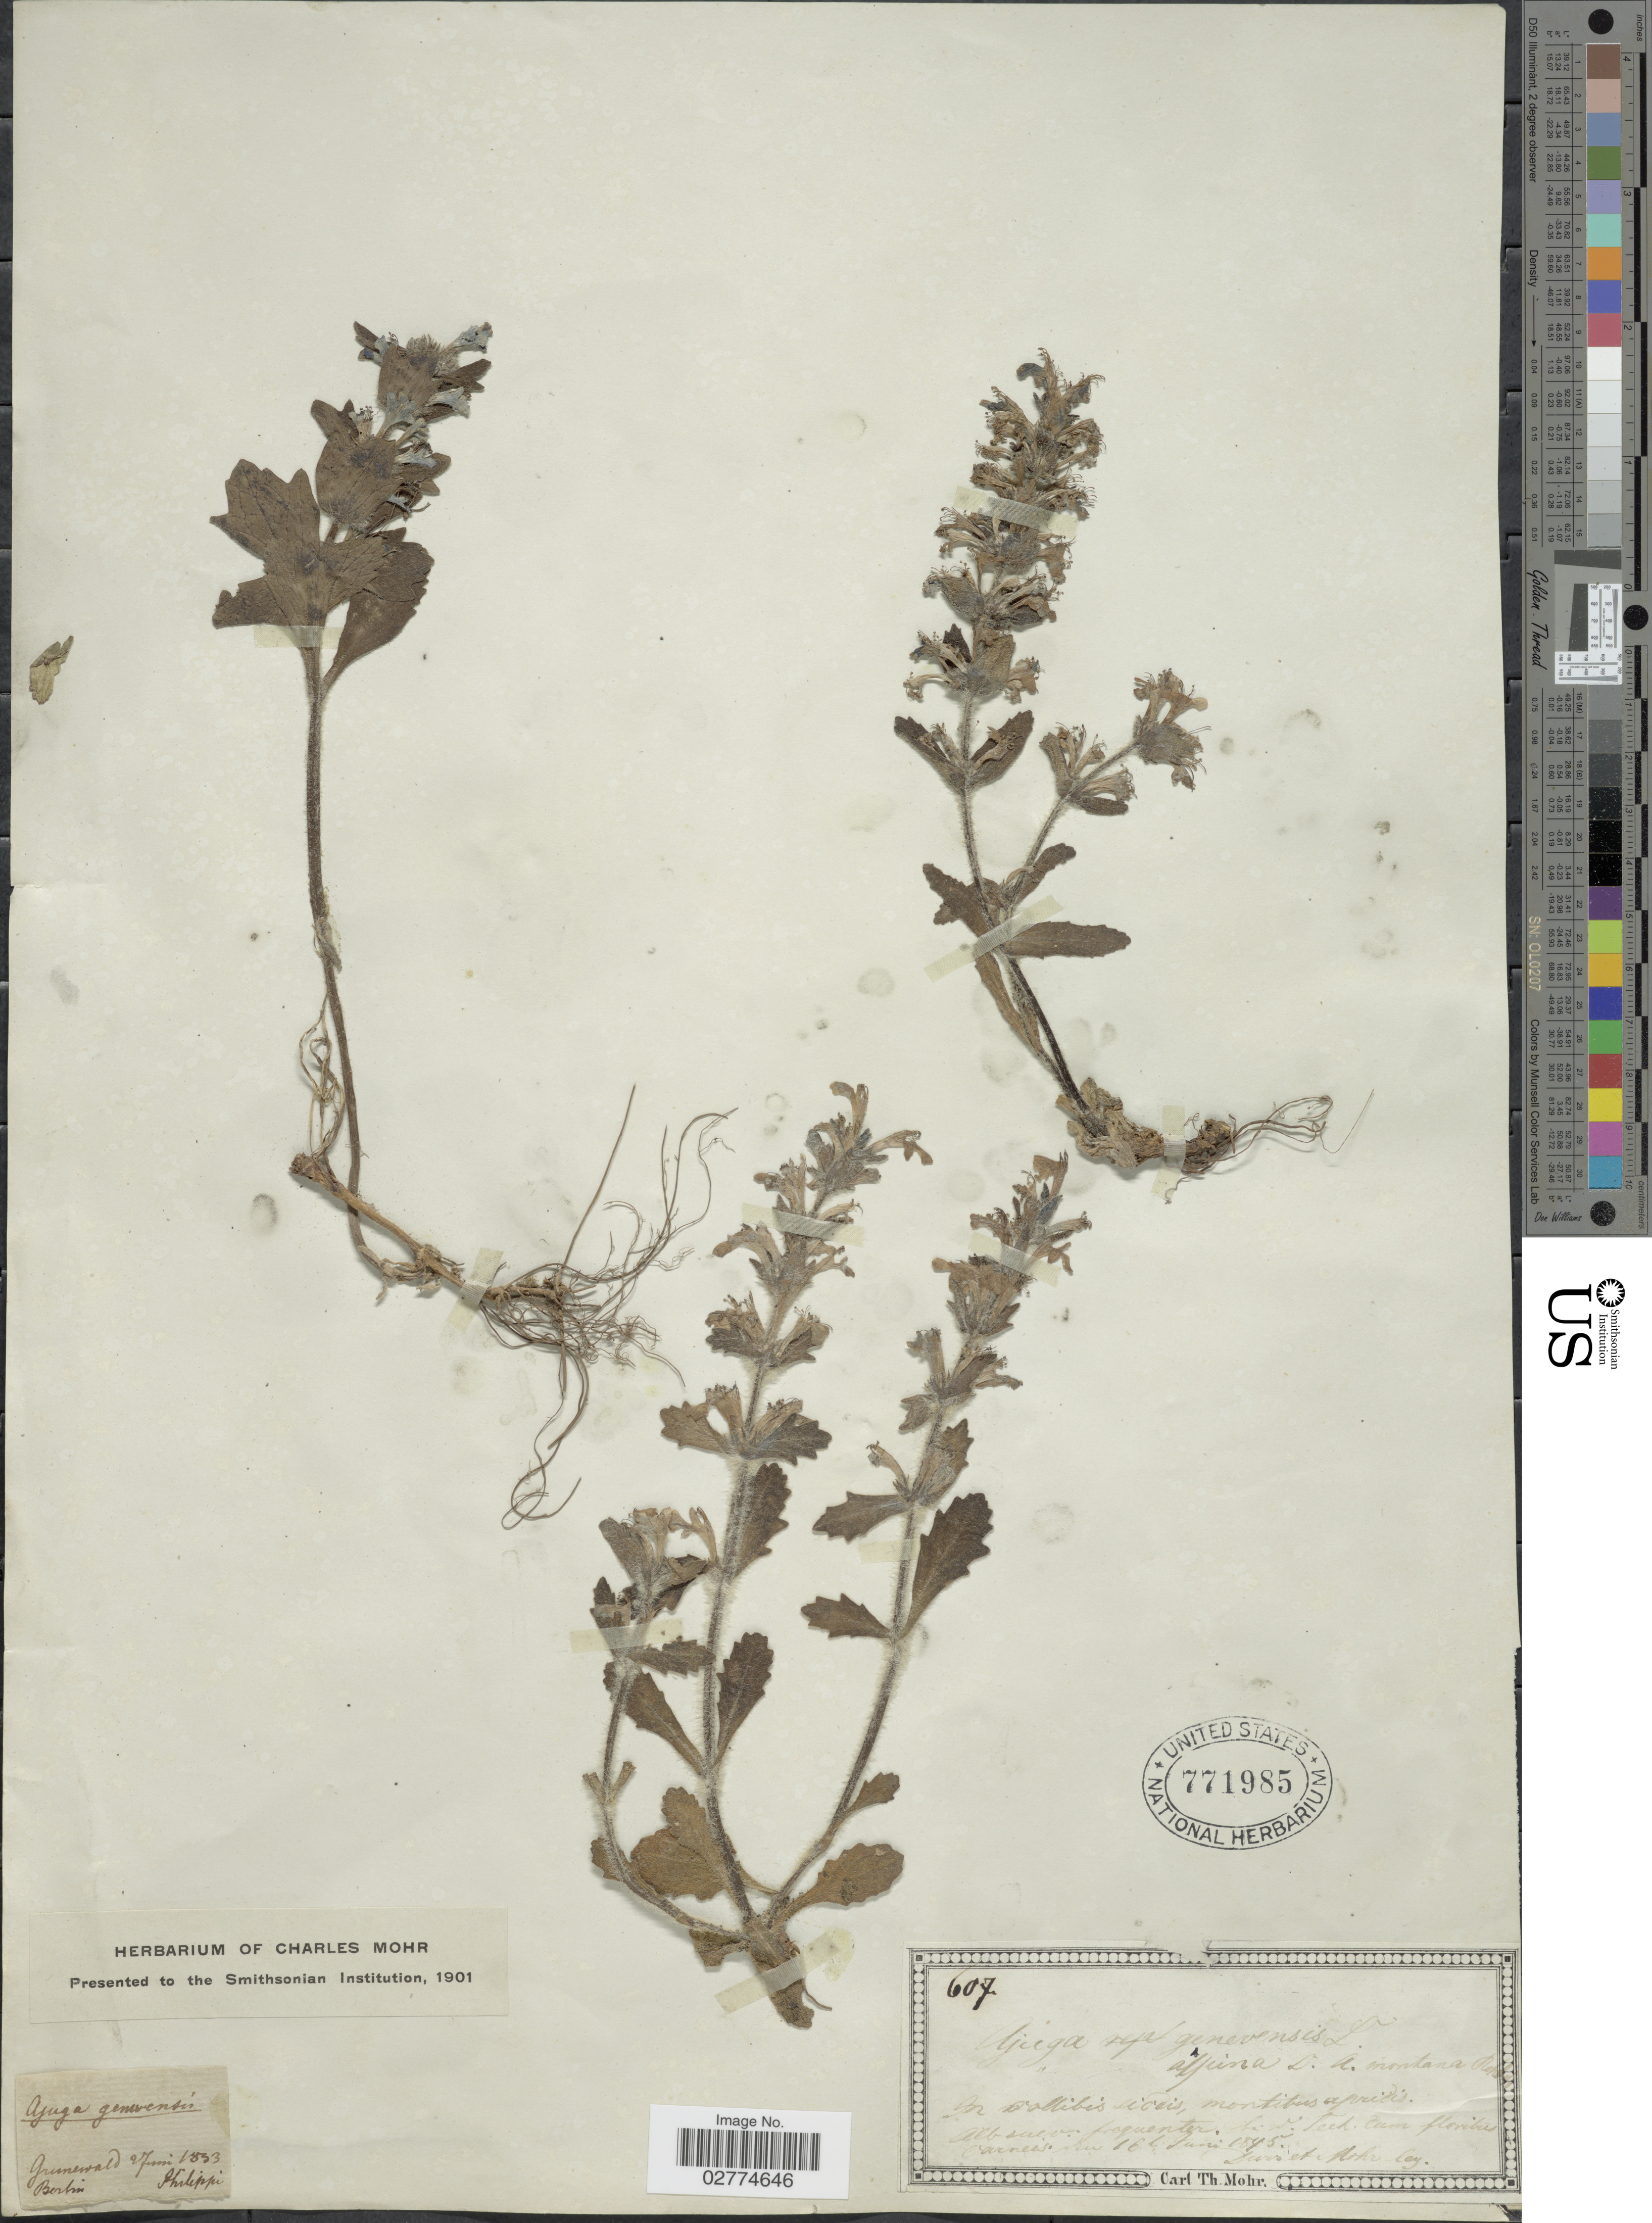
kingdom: Plantae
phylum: Tracheophyta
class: Magnoliopsida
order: Lamiales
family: Lamiaceae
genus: Ajuga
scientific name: Ajuga genevensis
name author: L.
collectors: -. Philippi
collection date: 1853-06-02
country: Germany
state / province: Berlin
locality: Grunewald.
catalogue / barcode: US 771985-2